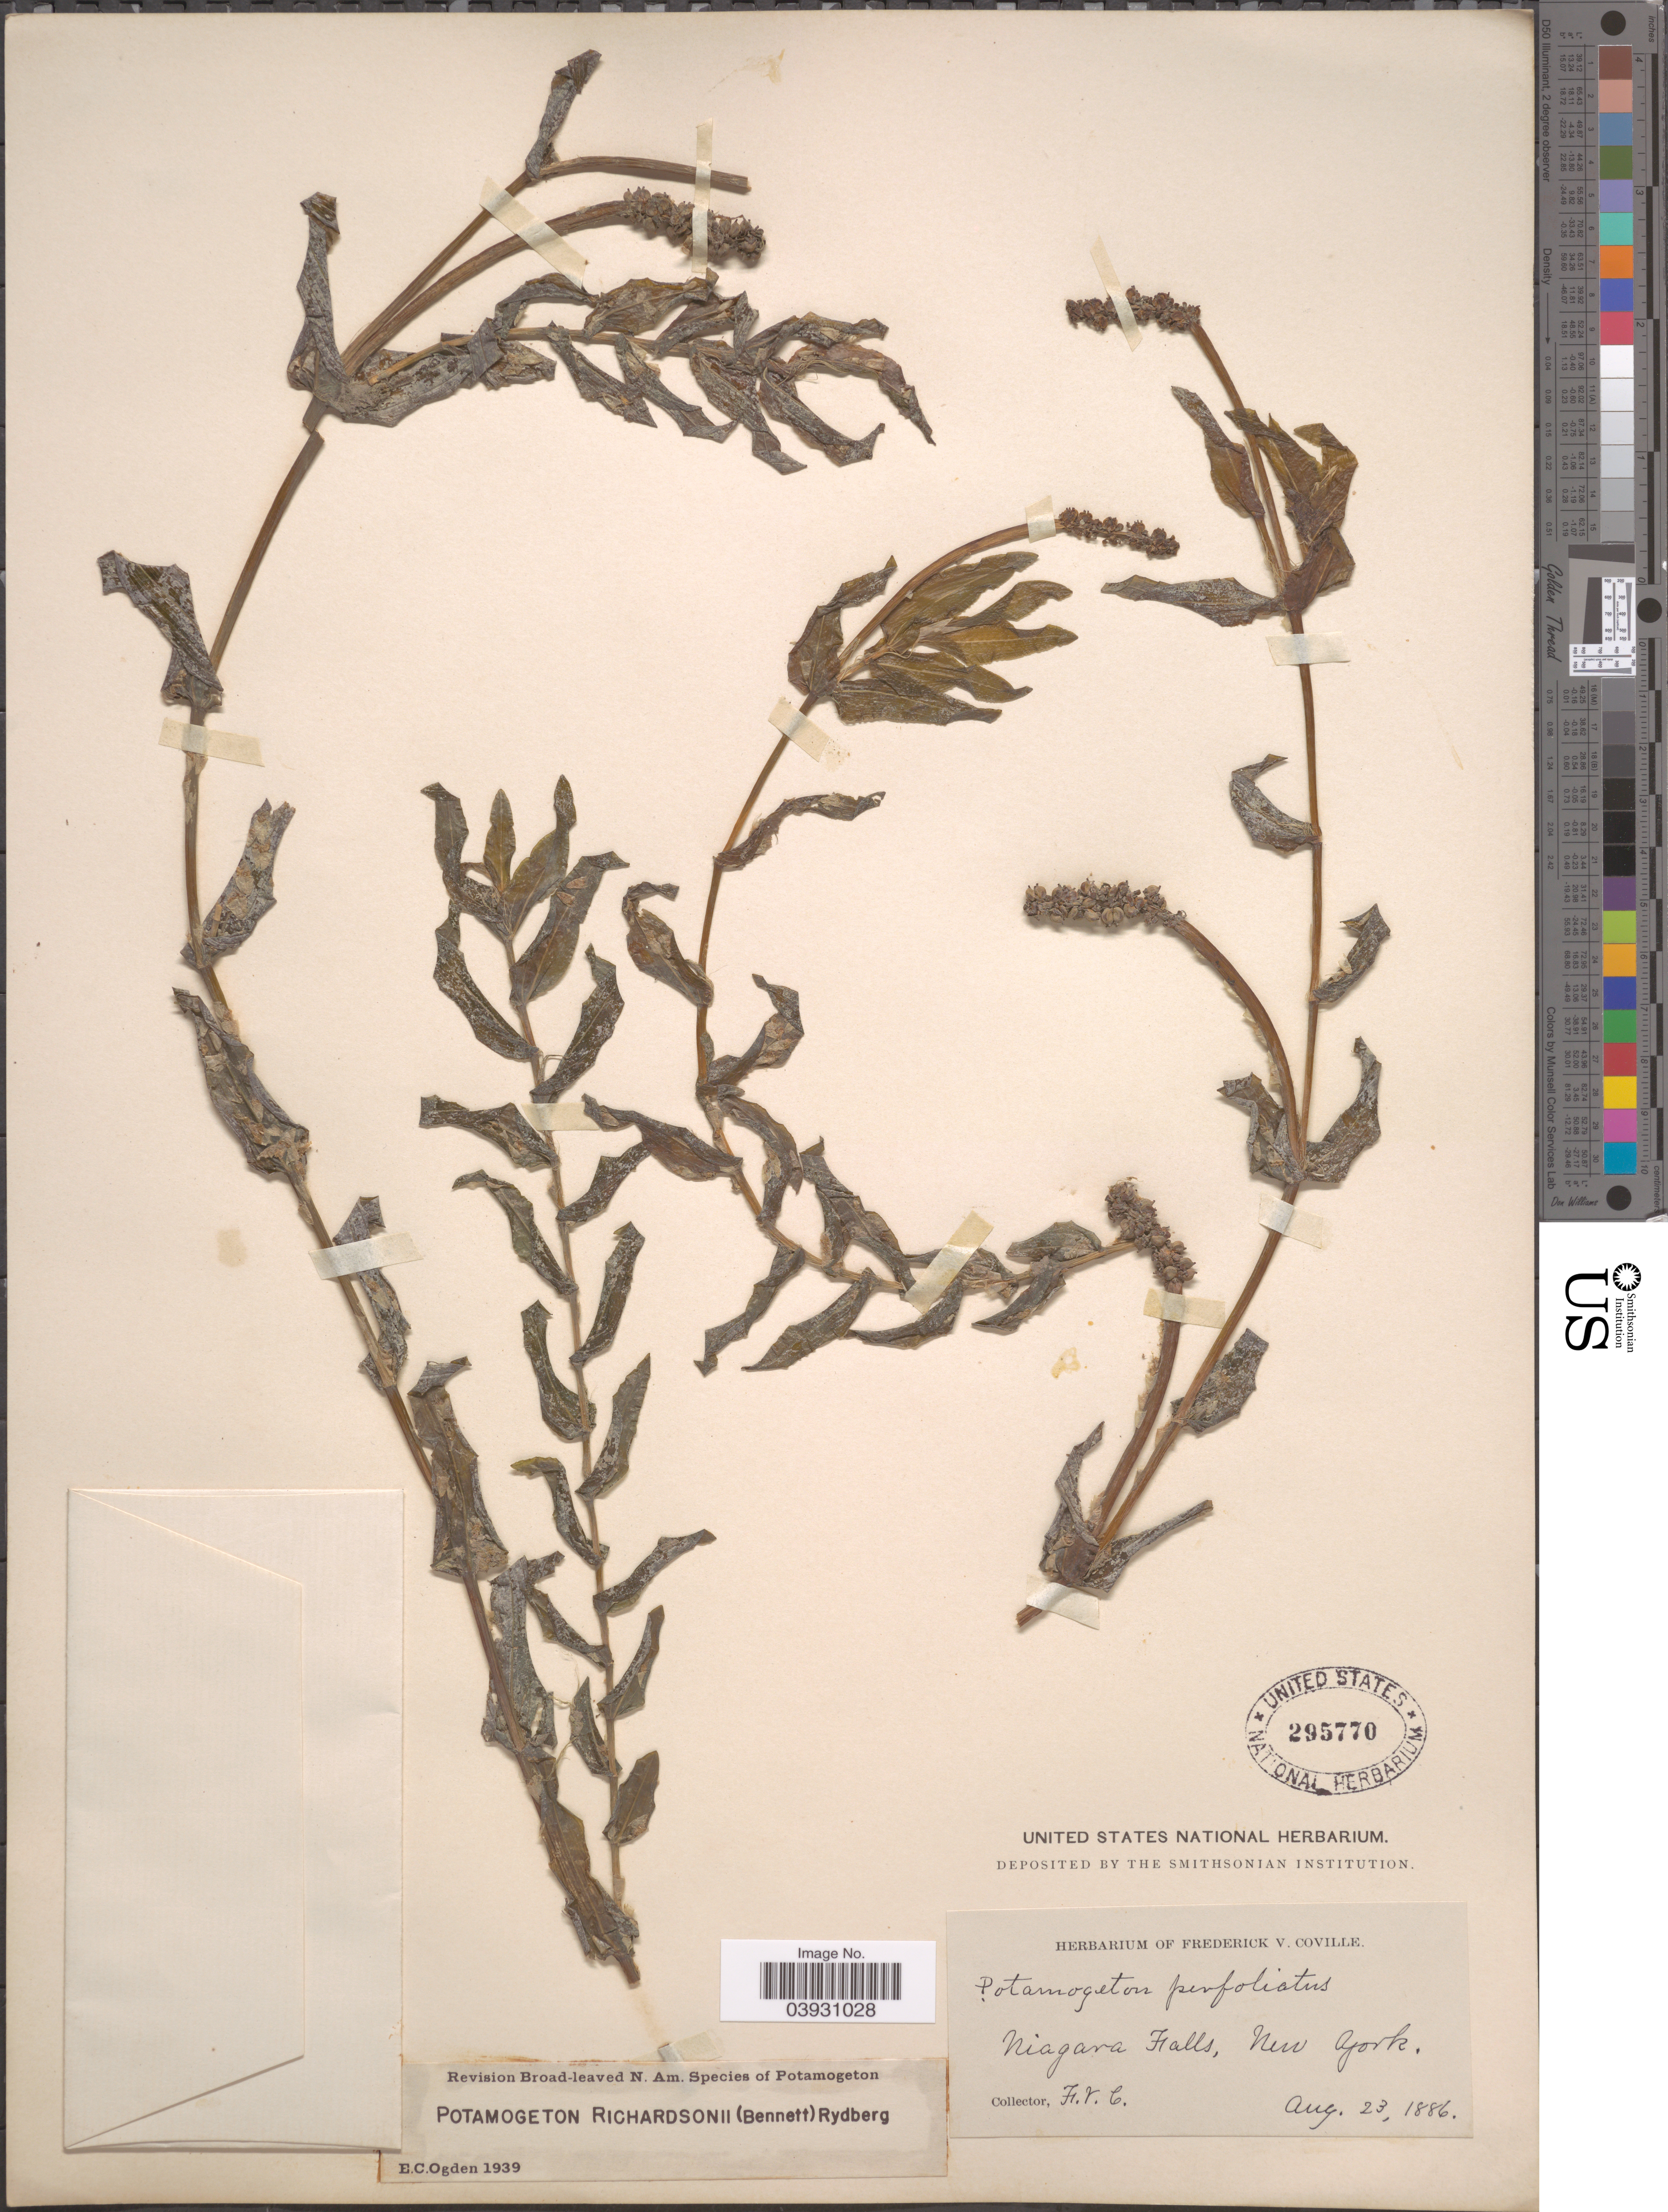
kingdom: Plantae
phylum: Tracheophyta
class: Liliopsida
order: Alismatales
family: Potamogetonaceae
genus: Potamogeton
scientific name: Potamogeton richardsonii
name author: (A.W. Benn.) Rydb.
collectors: F. V. Coville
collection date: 1886-08-23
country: United States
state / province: New York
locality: Niagara Falls.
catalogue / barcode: US 295770